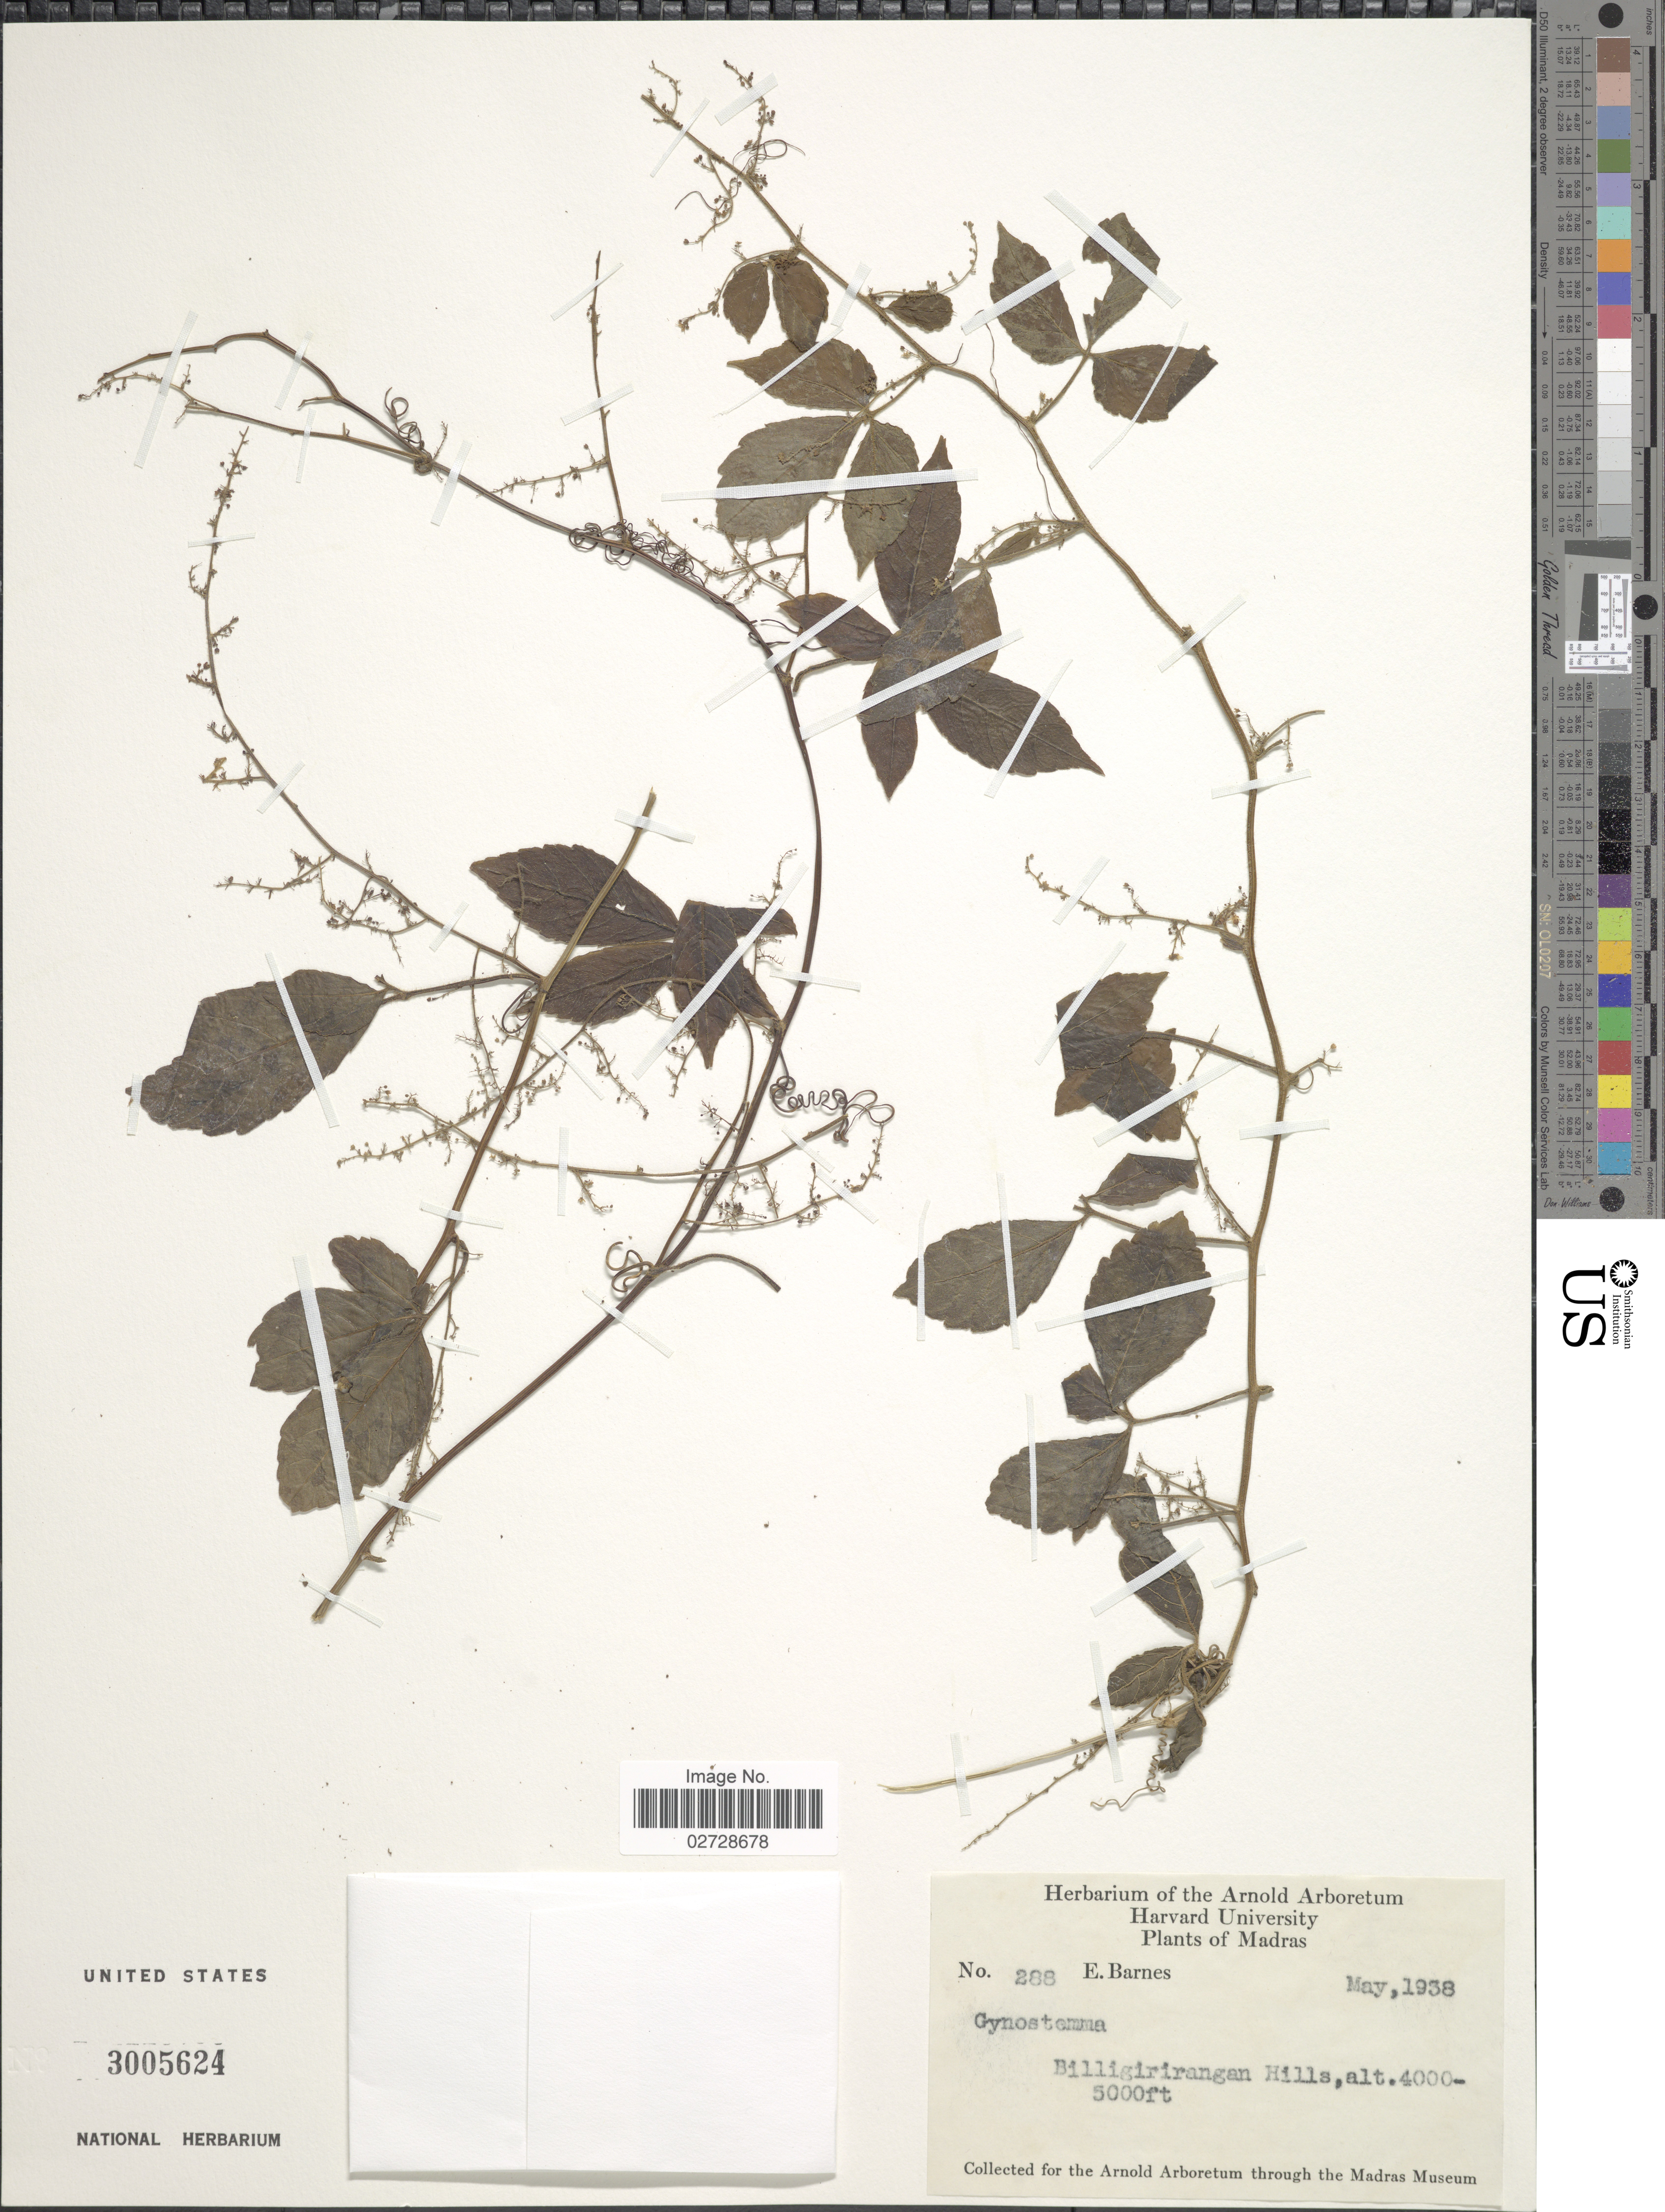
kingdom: Plantae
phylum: Tracheophyta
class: Magnoliopsida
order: Cucurbitales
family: Cucurbitaceae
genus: Gynostemma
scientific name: Gynostemma pentaphyllum var. pentaphyllum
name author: (Thunb.) Makino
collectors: E. Barnes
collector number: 288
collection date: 1938-05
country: India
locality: Madras, Billigirangan Hills.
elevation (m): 1219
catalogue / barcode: US 3005624